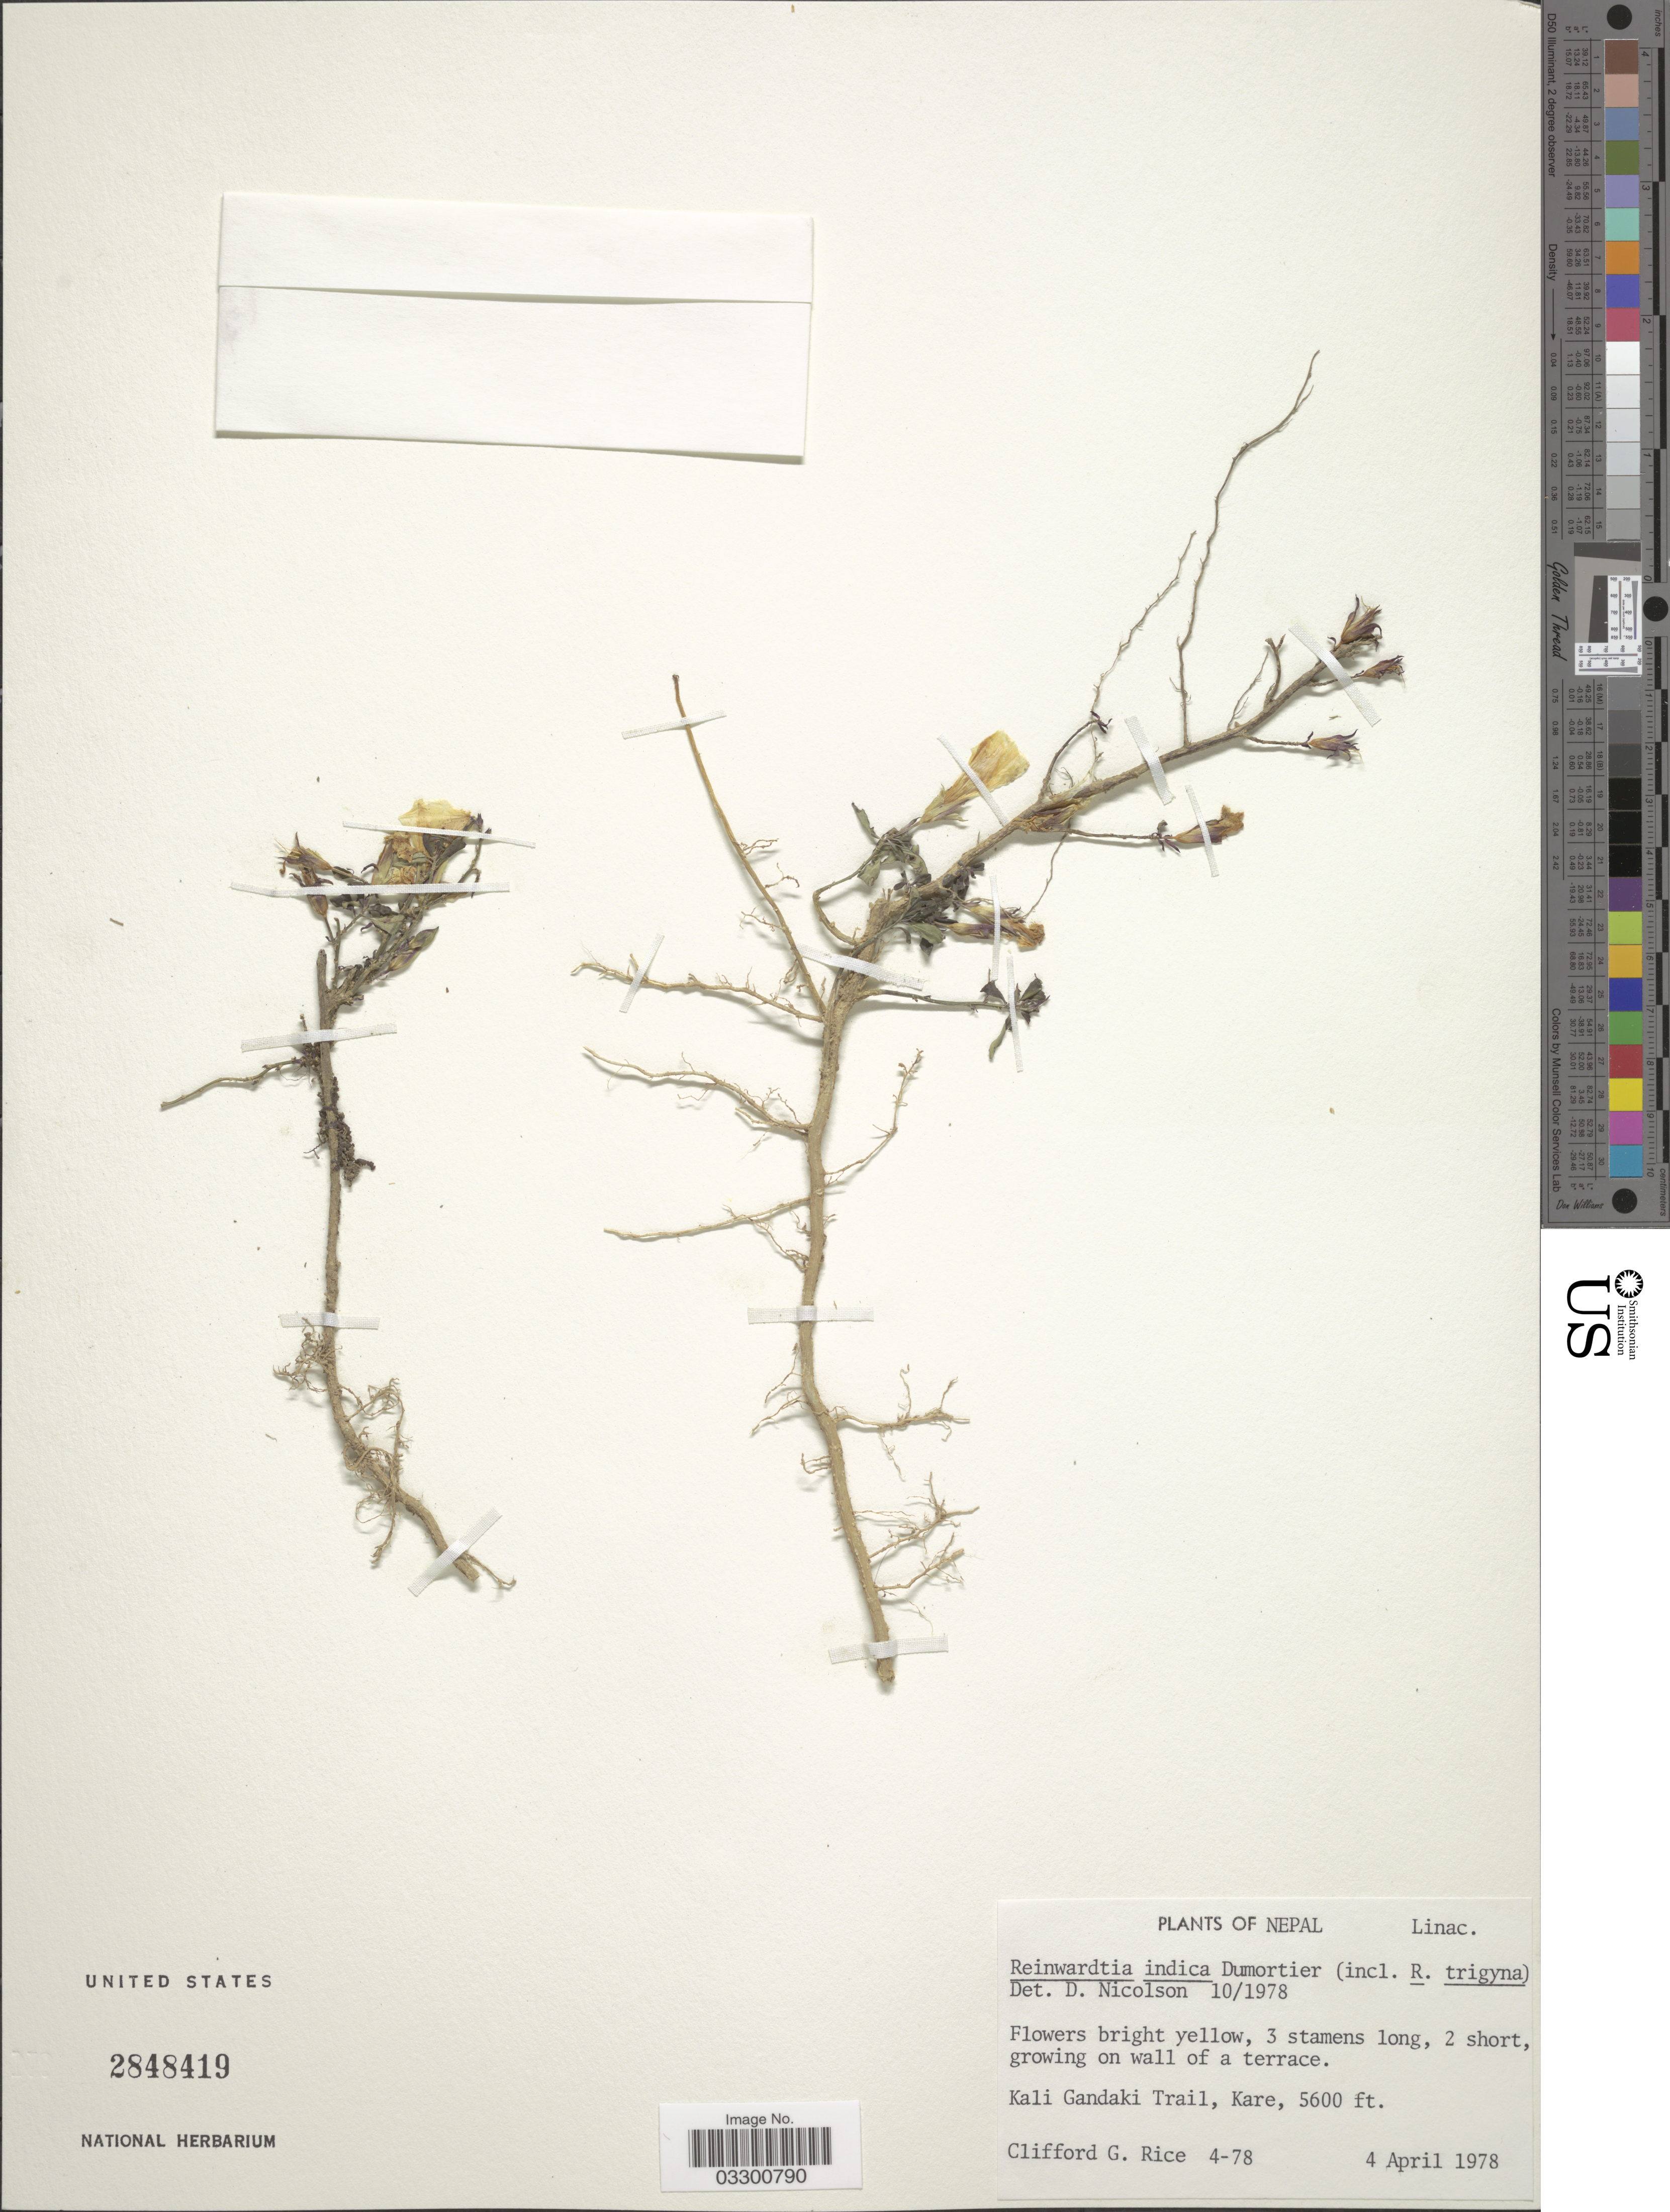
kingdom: Plantae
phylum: Tracheophyta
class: Magnoliopsida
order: Malpighiales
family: Linaceae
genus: Reinwardtia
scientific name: Reinwardtia indica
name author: Dumort.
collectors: C. G. Rice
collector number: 4-78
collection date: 1978-04-04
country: Nepal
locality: Kali Gandaki Trail, Kare.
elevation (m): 1707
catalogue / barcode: US 2848419